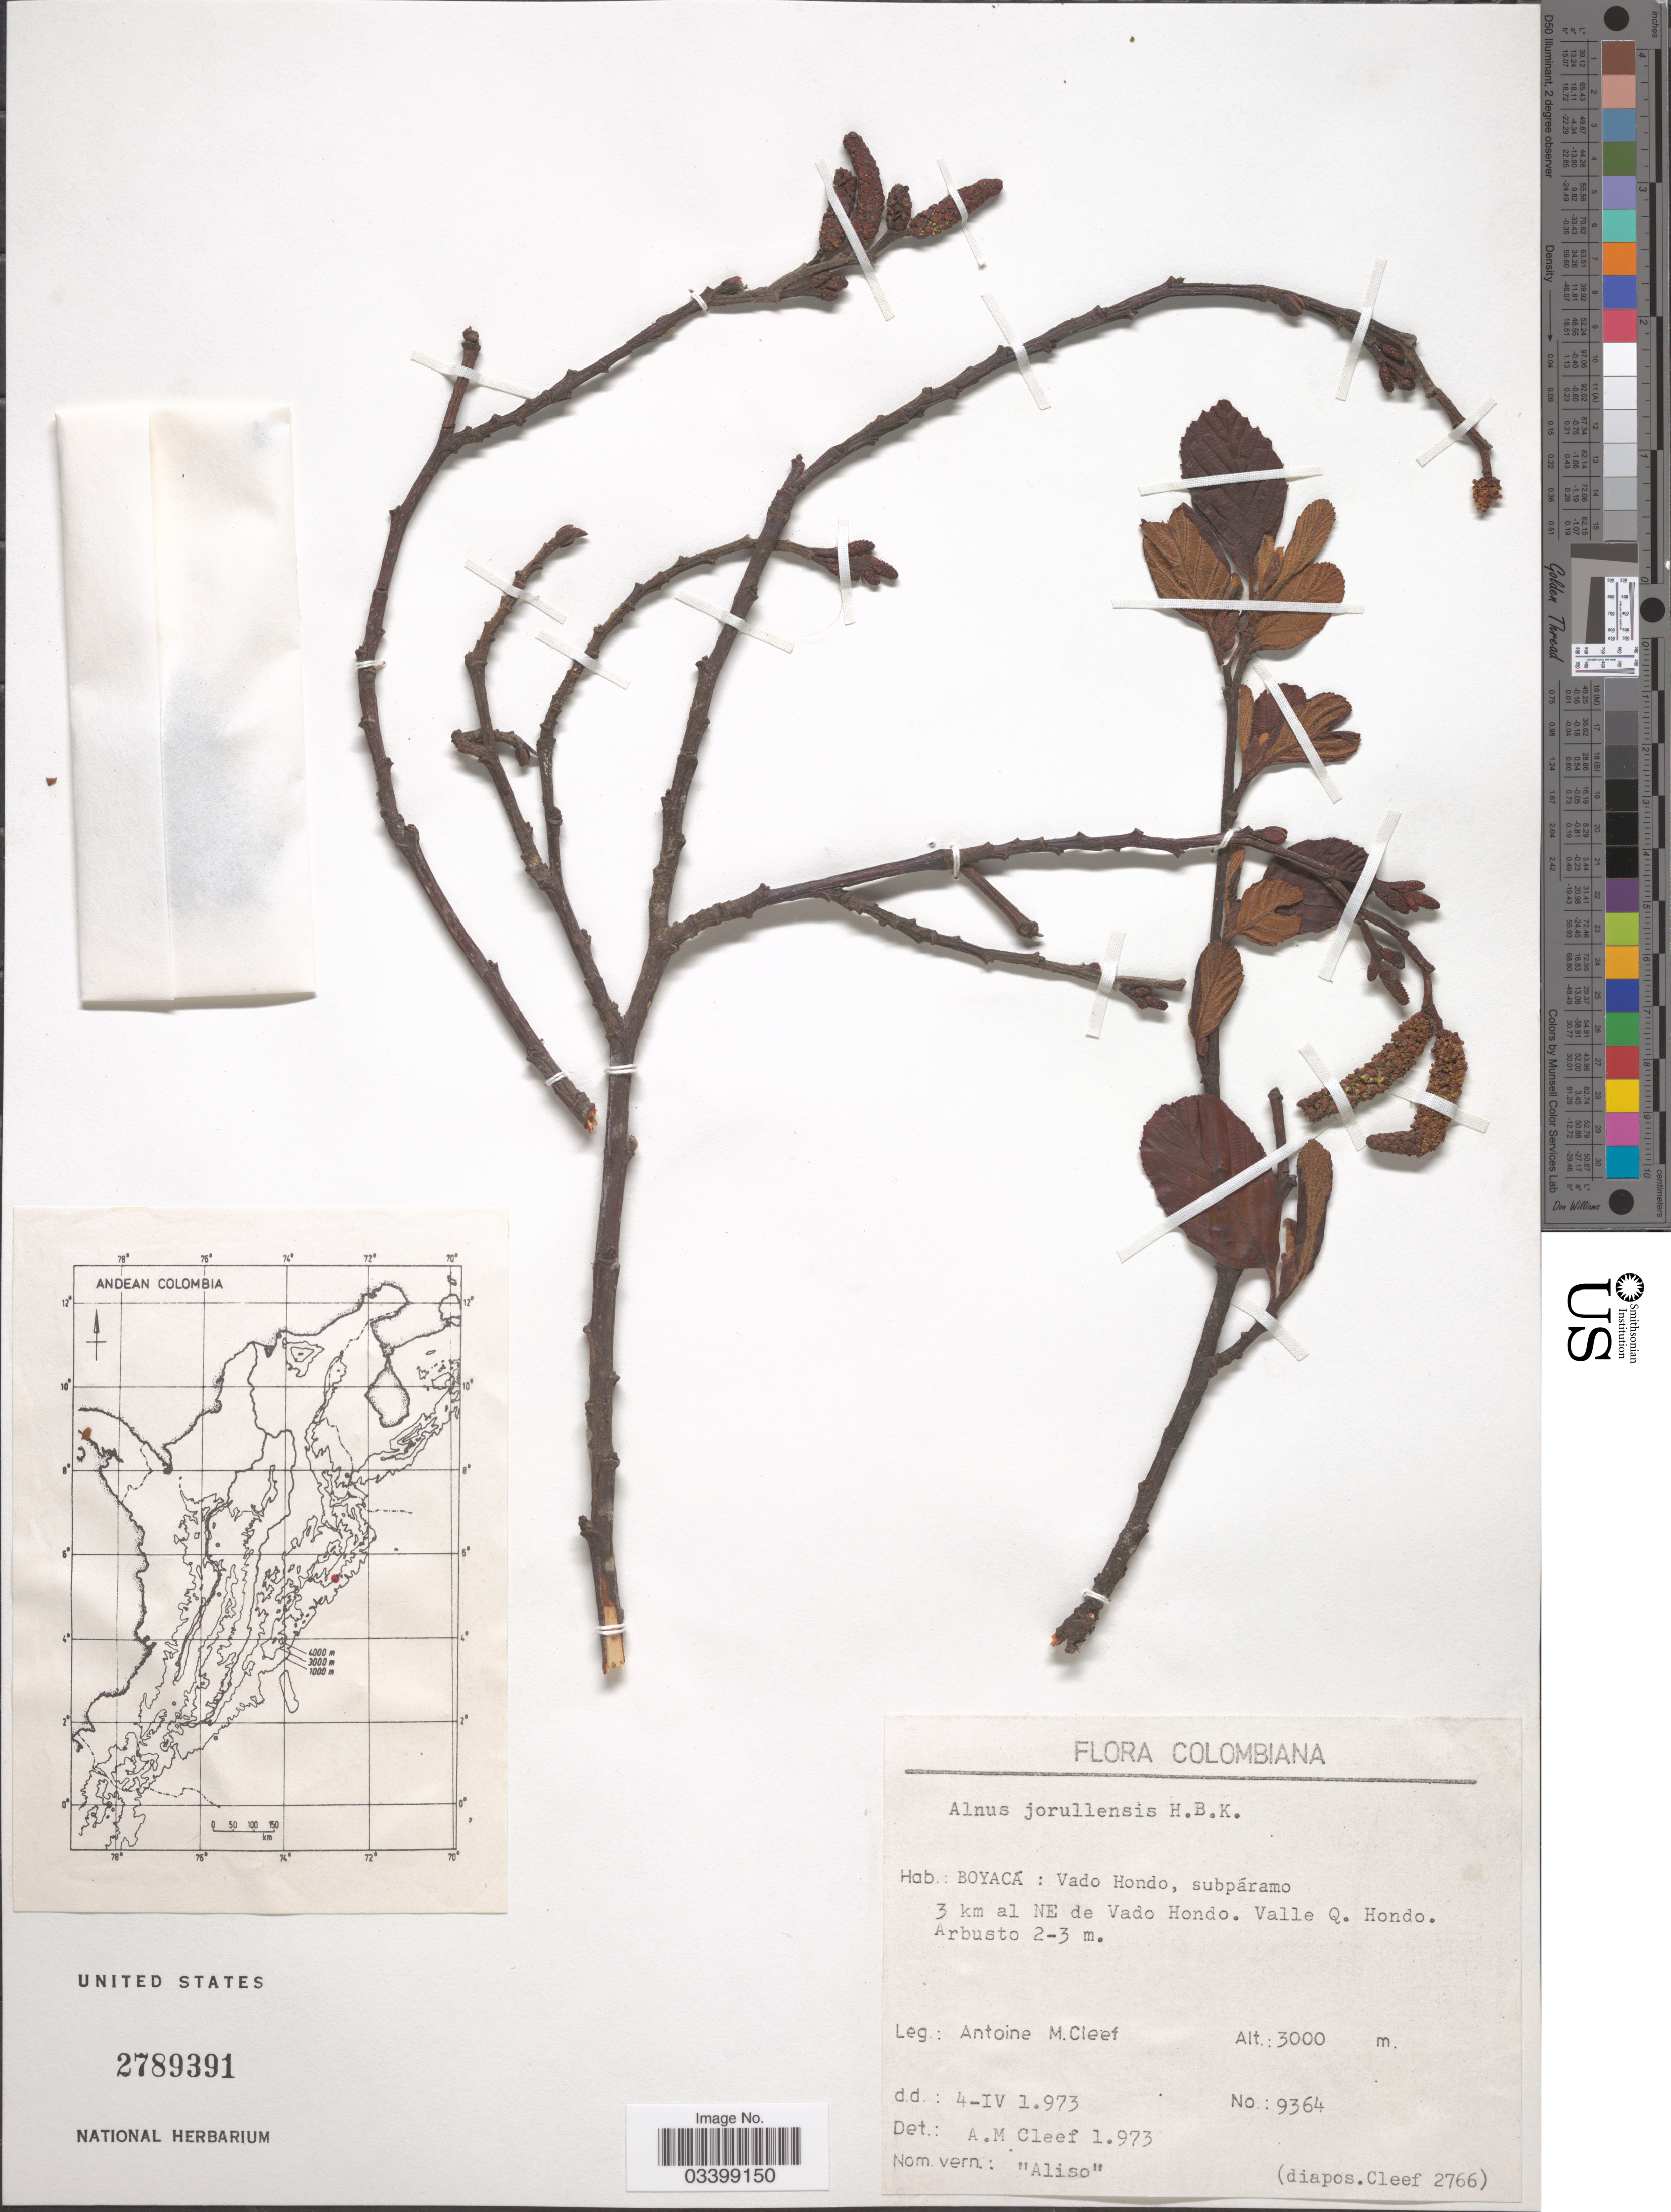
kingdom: Plantae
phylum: Tracheophyta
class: Magnoliopsida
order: Fagales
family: Betulaceae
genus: Alnus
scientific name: Alnus acuminata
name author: Kunth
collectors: A. M. Cleef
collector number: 9364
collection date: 1973-04-04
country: Colombia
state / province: Boyacá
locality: Vado Hondo, subpáramo 3 km al NE de Vado Hondo. Valle Q. Hondo.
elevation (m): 3000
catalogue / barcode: US 2789391